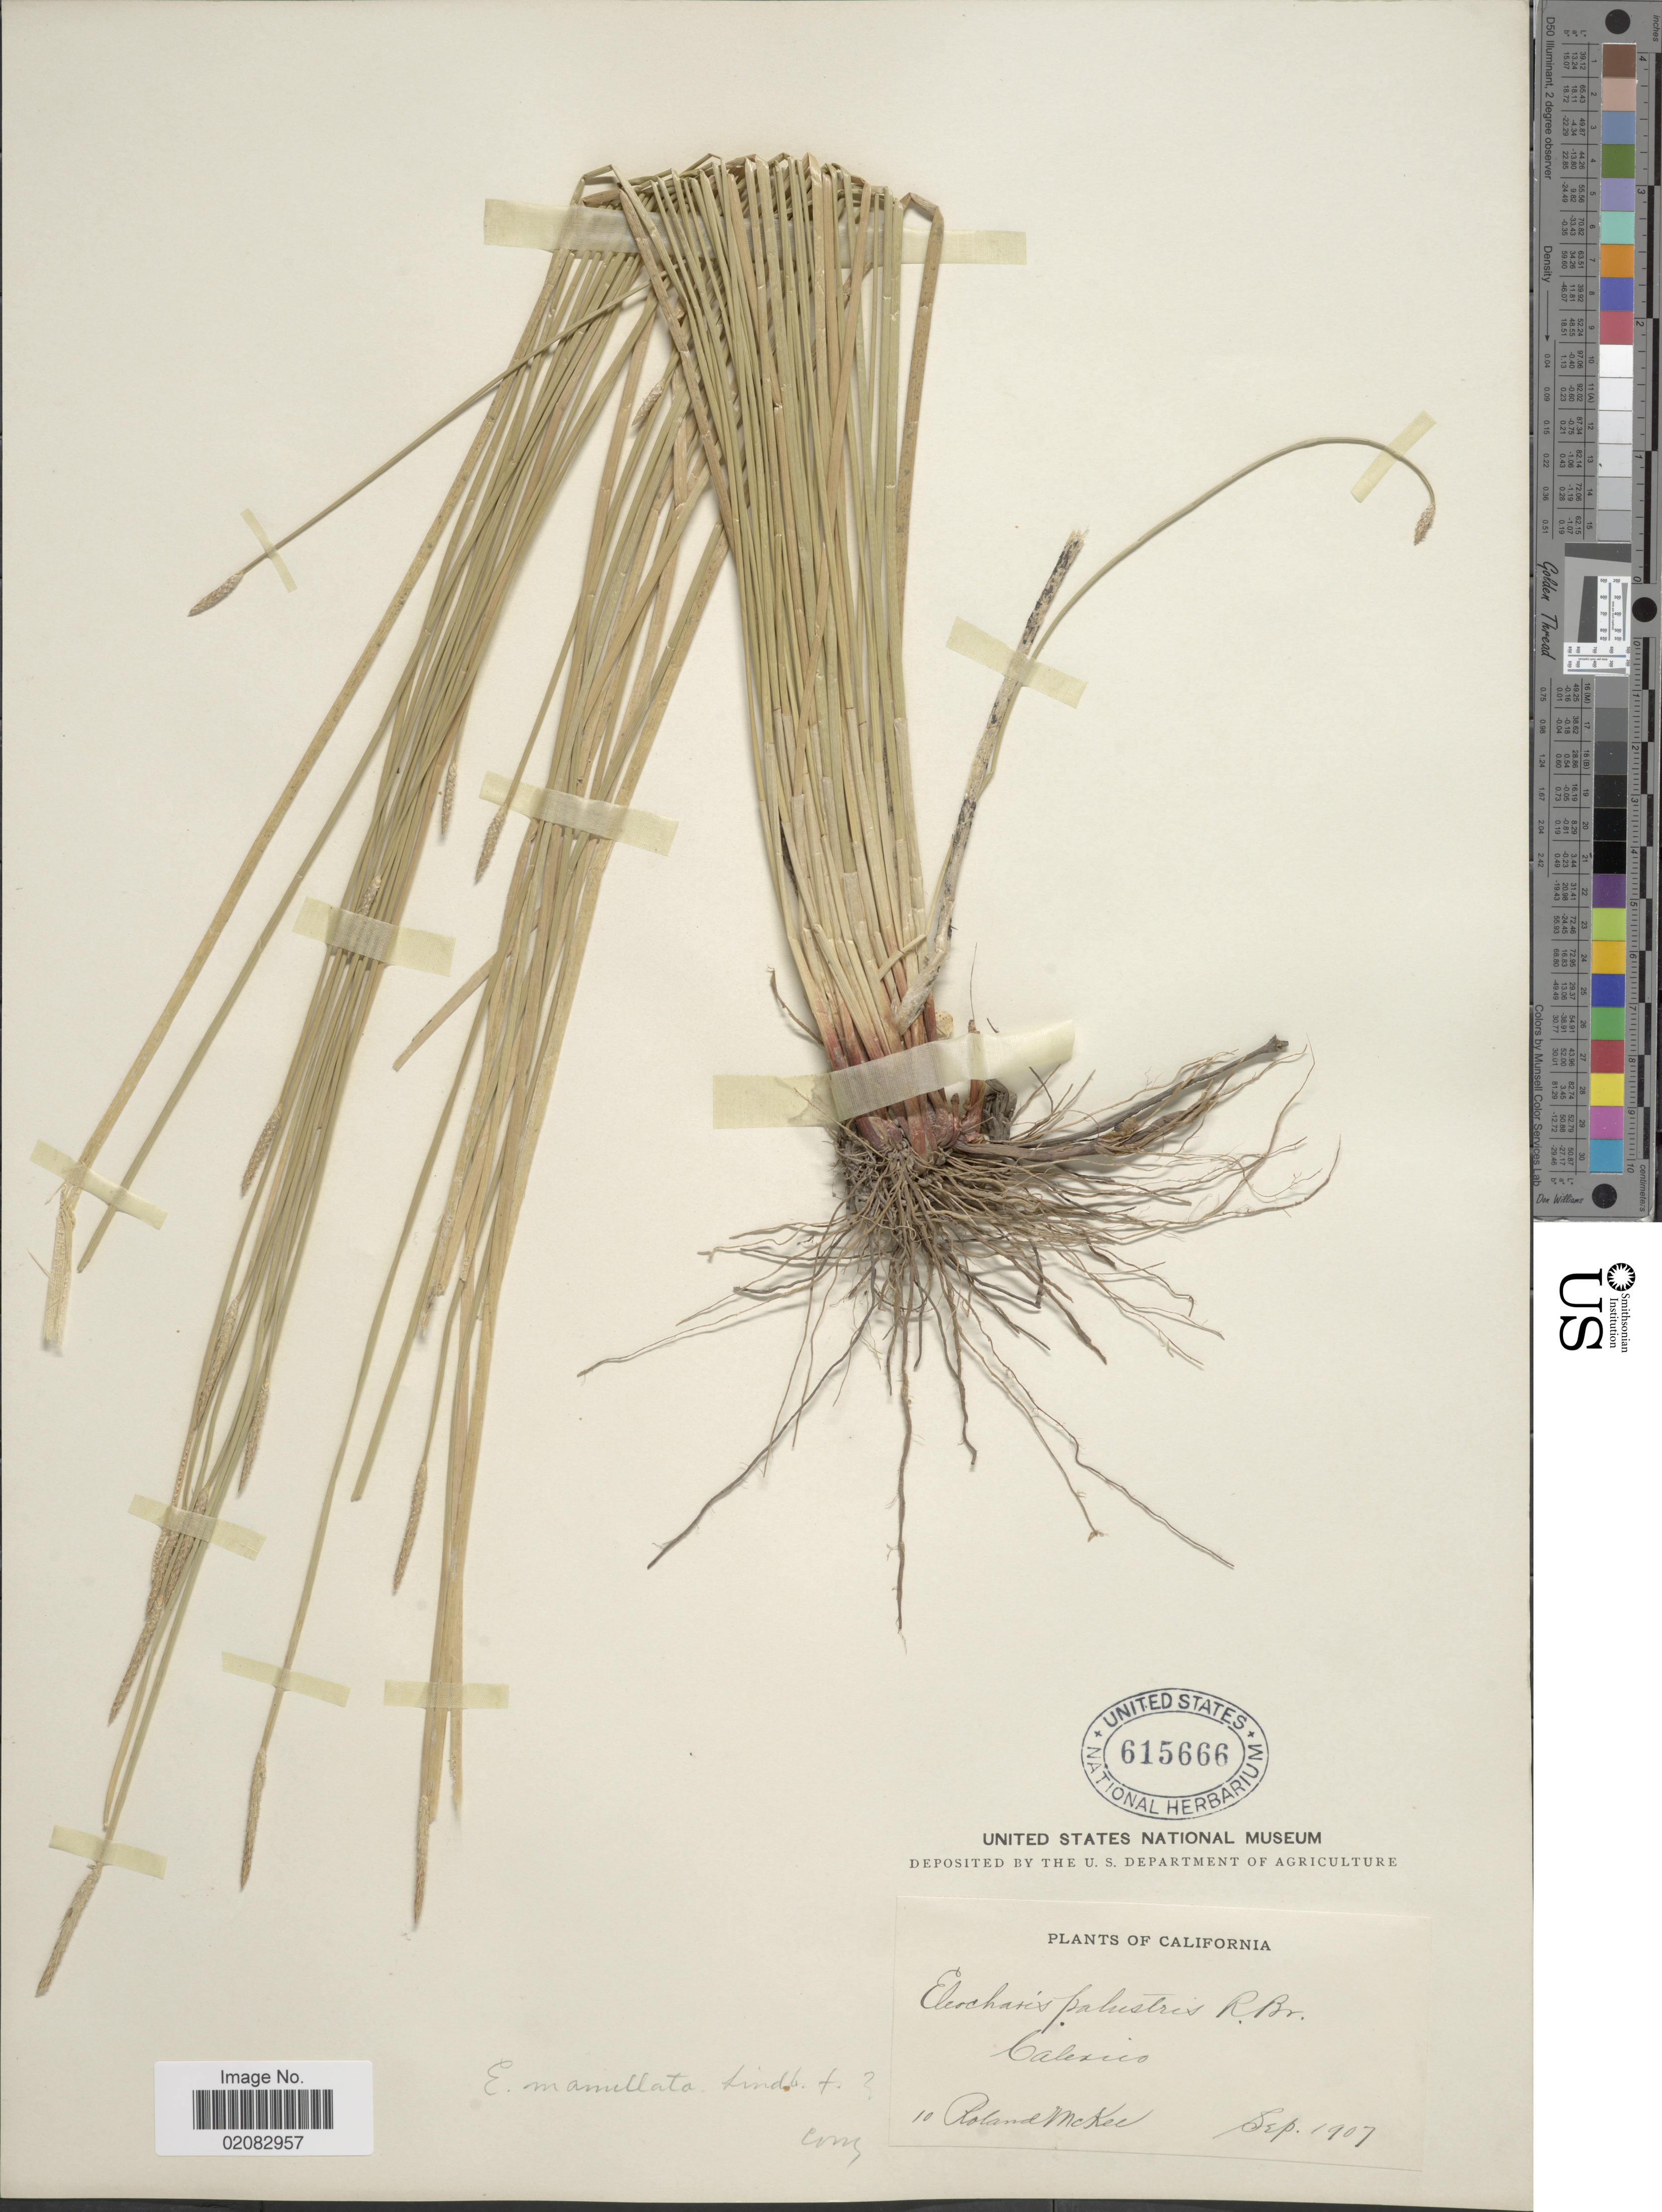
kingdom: Plantae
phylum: Tracheophyta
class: Liliopsida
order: Poales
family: Cyperaceae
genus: Eleocharis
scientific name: Eleocharis macrostachya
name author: Britton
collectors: R. Mckee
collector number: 10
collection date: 1907-09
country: United States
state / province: California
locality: Calexico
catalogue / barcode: US 615666